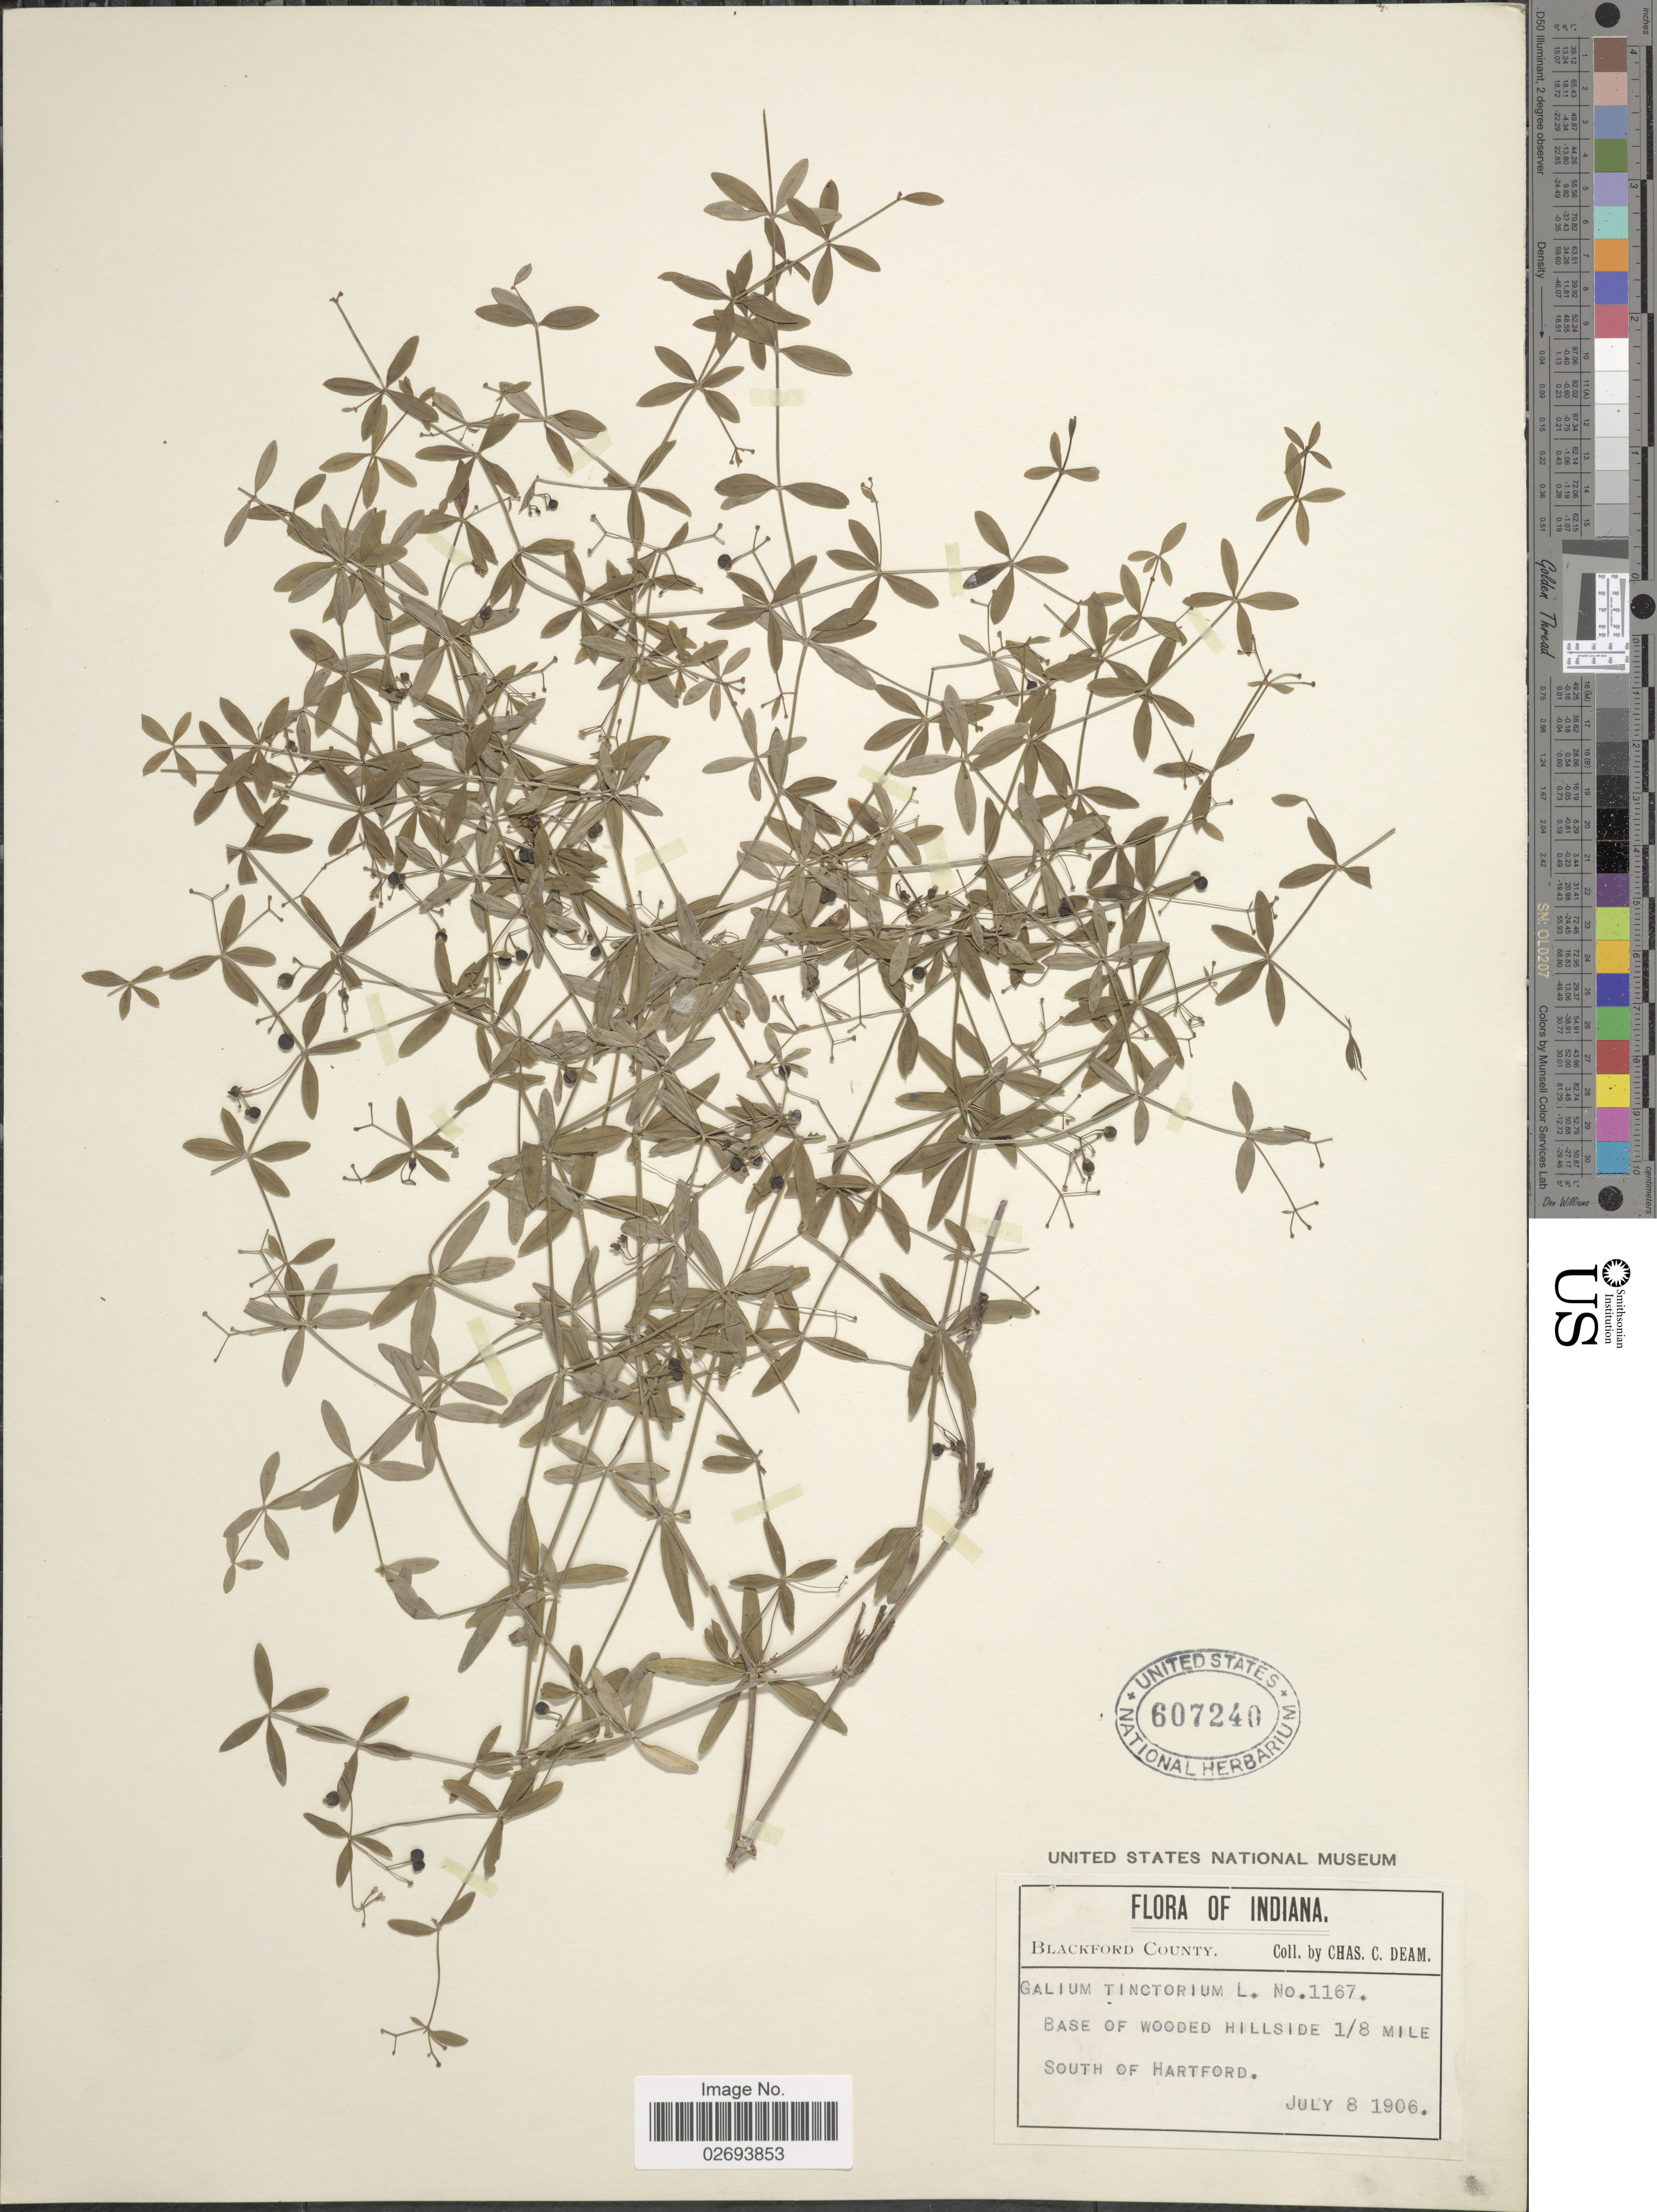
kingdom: Plantae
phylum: Tracheophyta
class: Magnoliopsida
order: Gentianales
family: Rubiaceae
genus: Galium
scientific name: Galium tinctorium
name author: (L.) Scop.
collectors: C. Deam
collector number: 1167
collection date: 1906-07-08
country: United States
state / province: Indiana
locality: Blackford County.Base of wooded hillside 1/8 mile South of Hartford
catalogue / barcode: US 607240